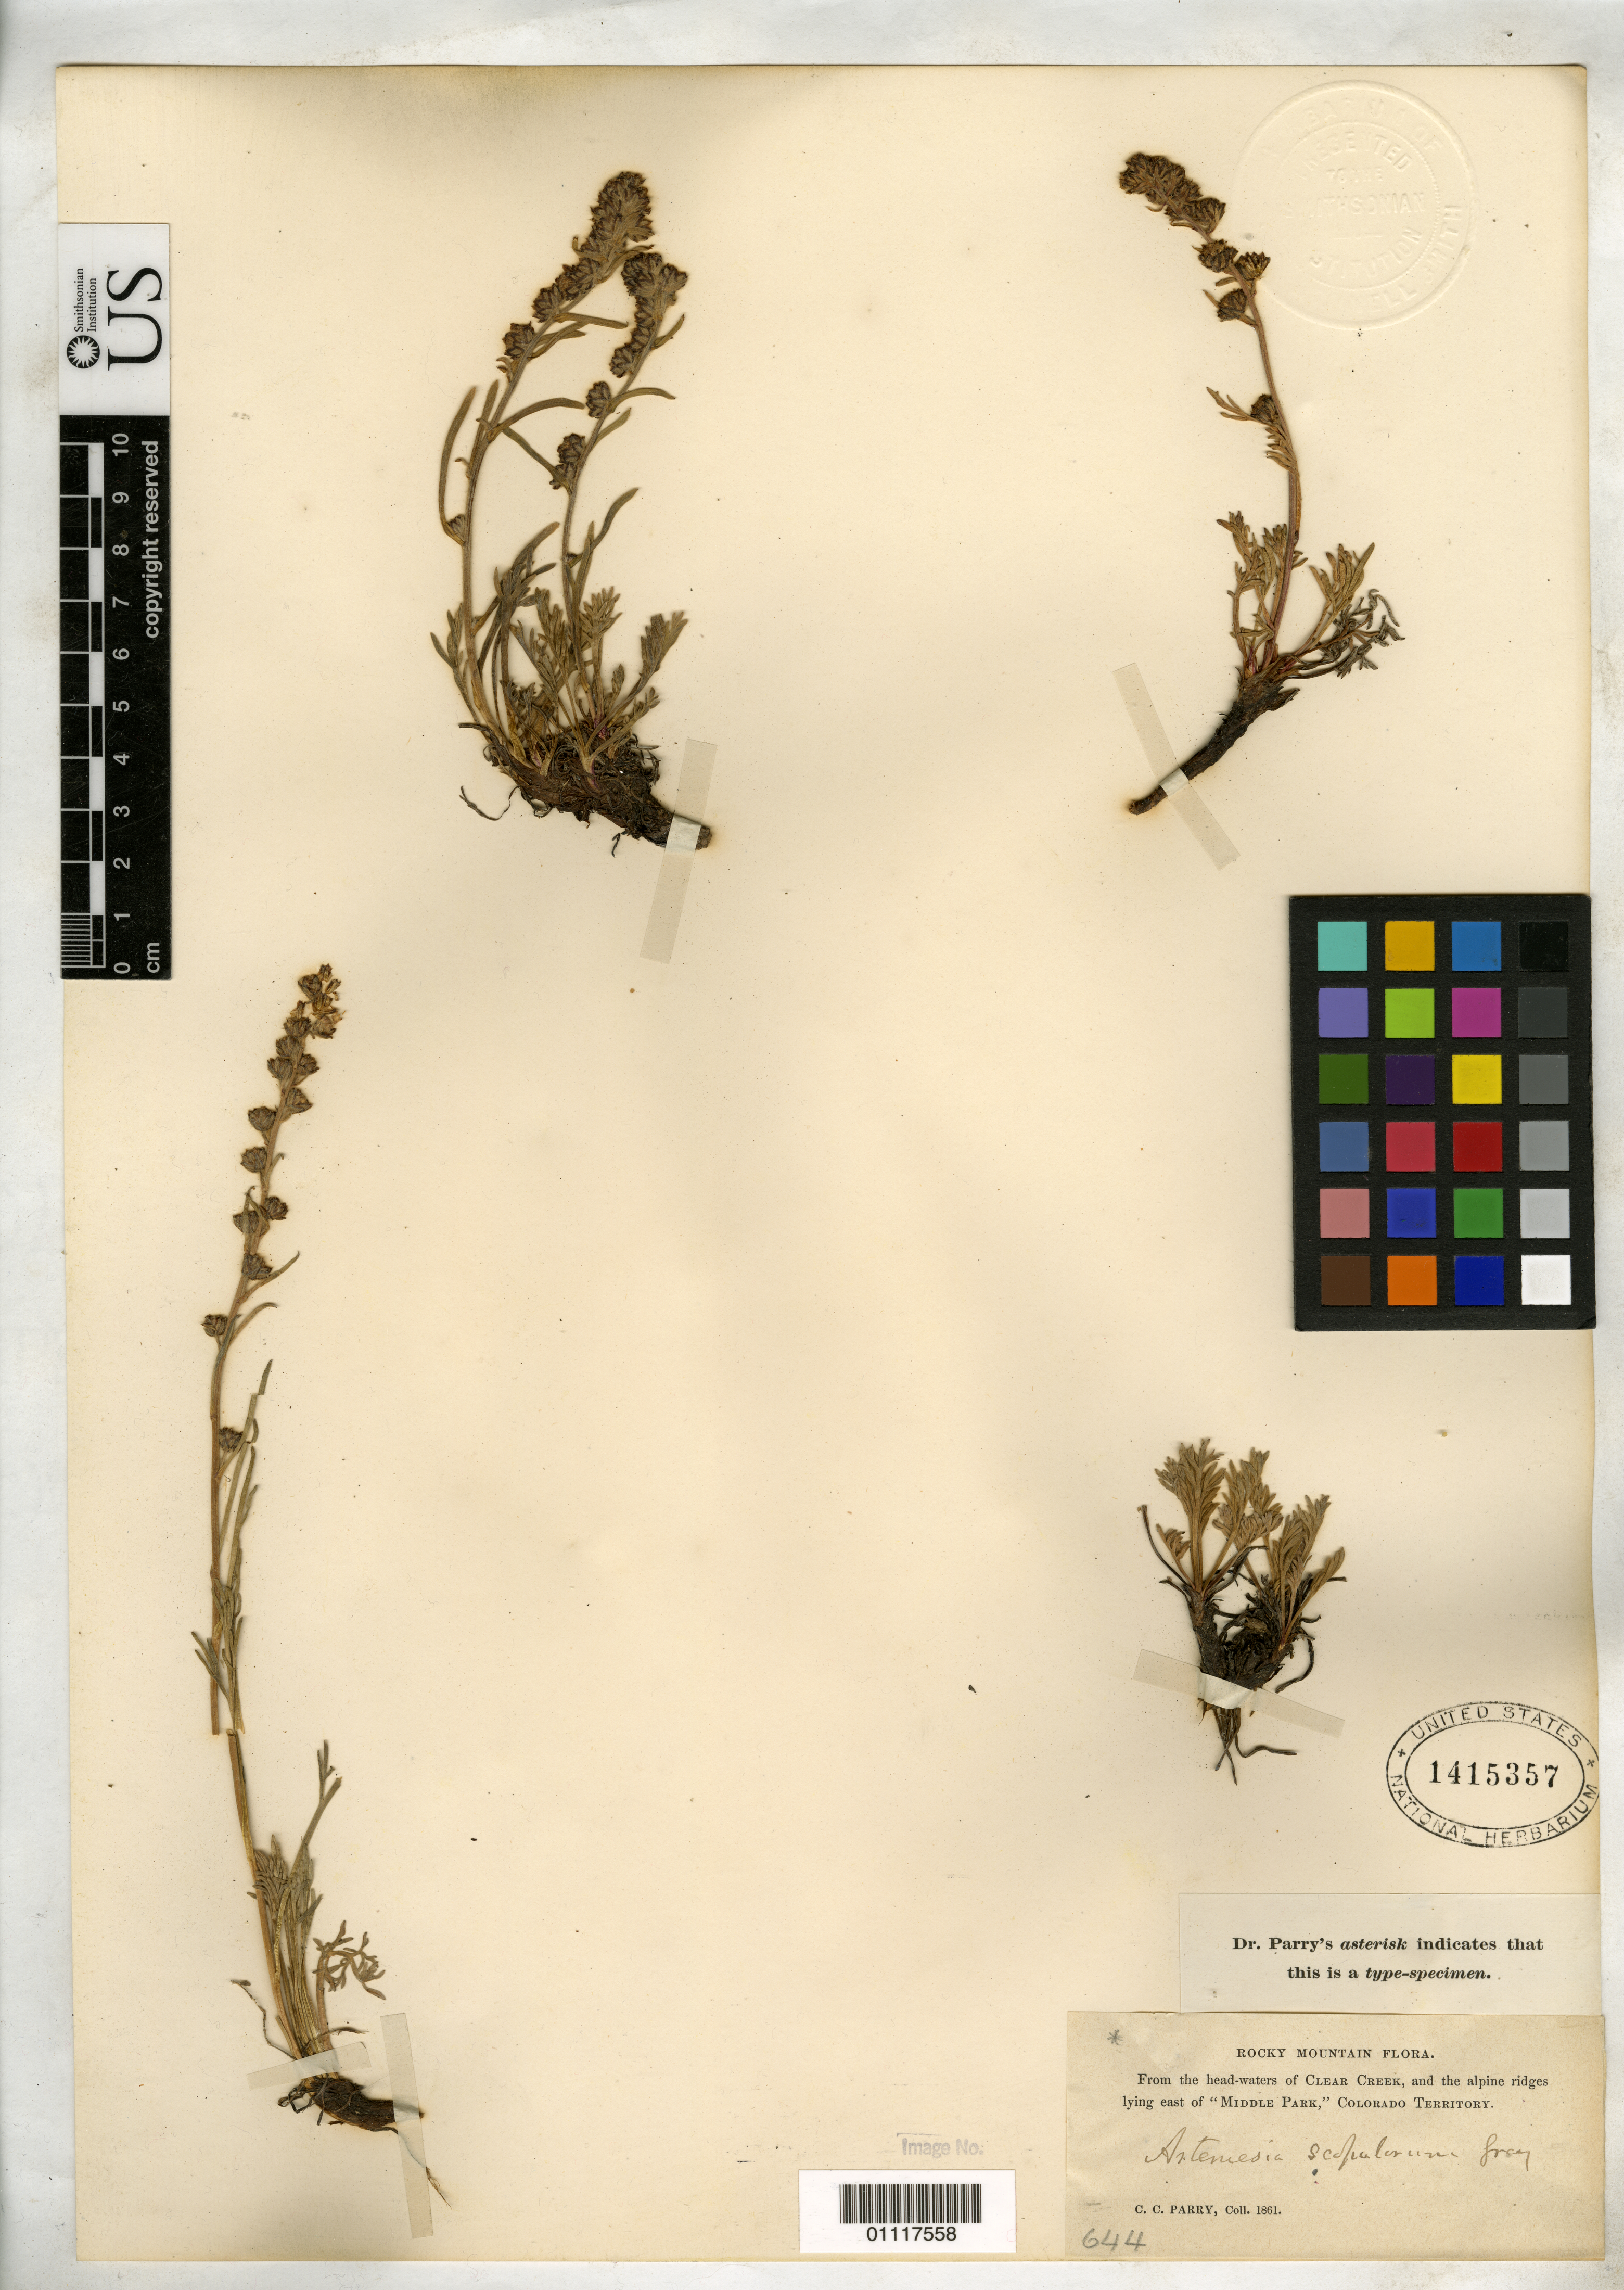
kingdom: Plantae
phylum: Tracheophyta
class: Magnoliopsida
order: Asterales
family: Asteraceae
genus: Artemisia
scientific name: Artemisia scopulorum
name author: A. Gray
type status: Possible Type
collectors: C. C. Parry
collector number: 644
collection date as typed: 1861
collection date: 1861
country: United States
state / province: Colorado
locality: Clear Creek.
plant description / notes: Protologue cites Parry's "410" from Middle Park.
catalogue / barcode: US 1415357